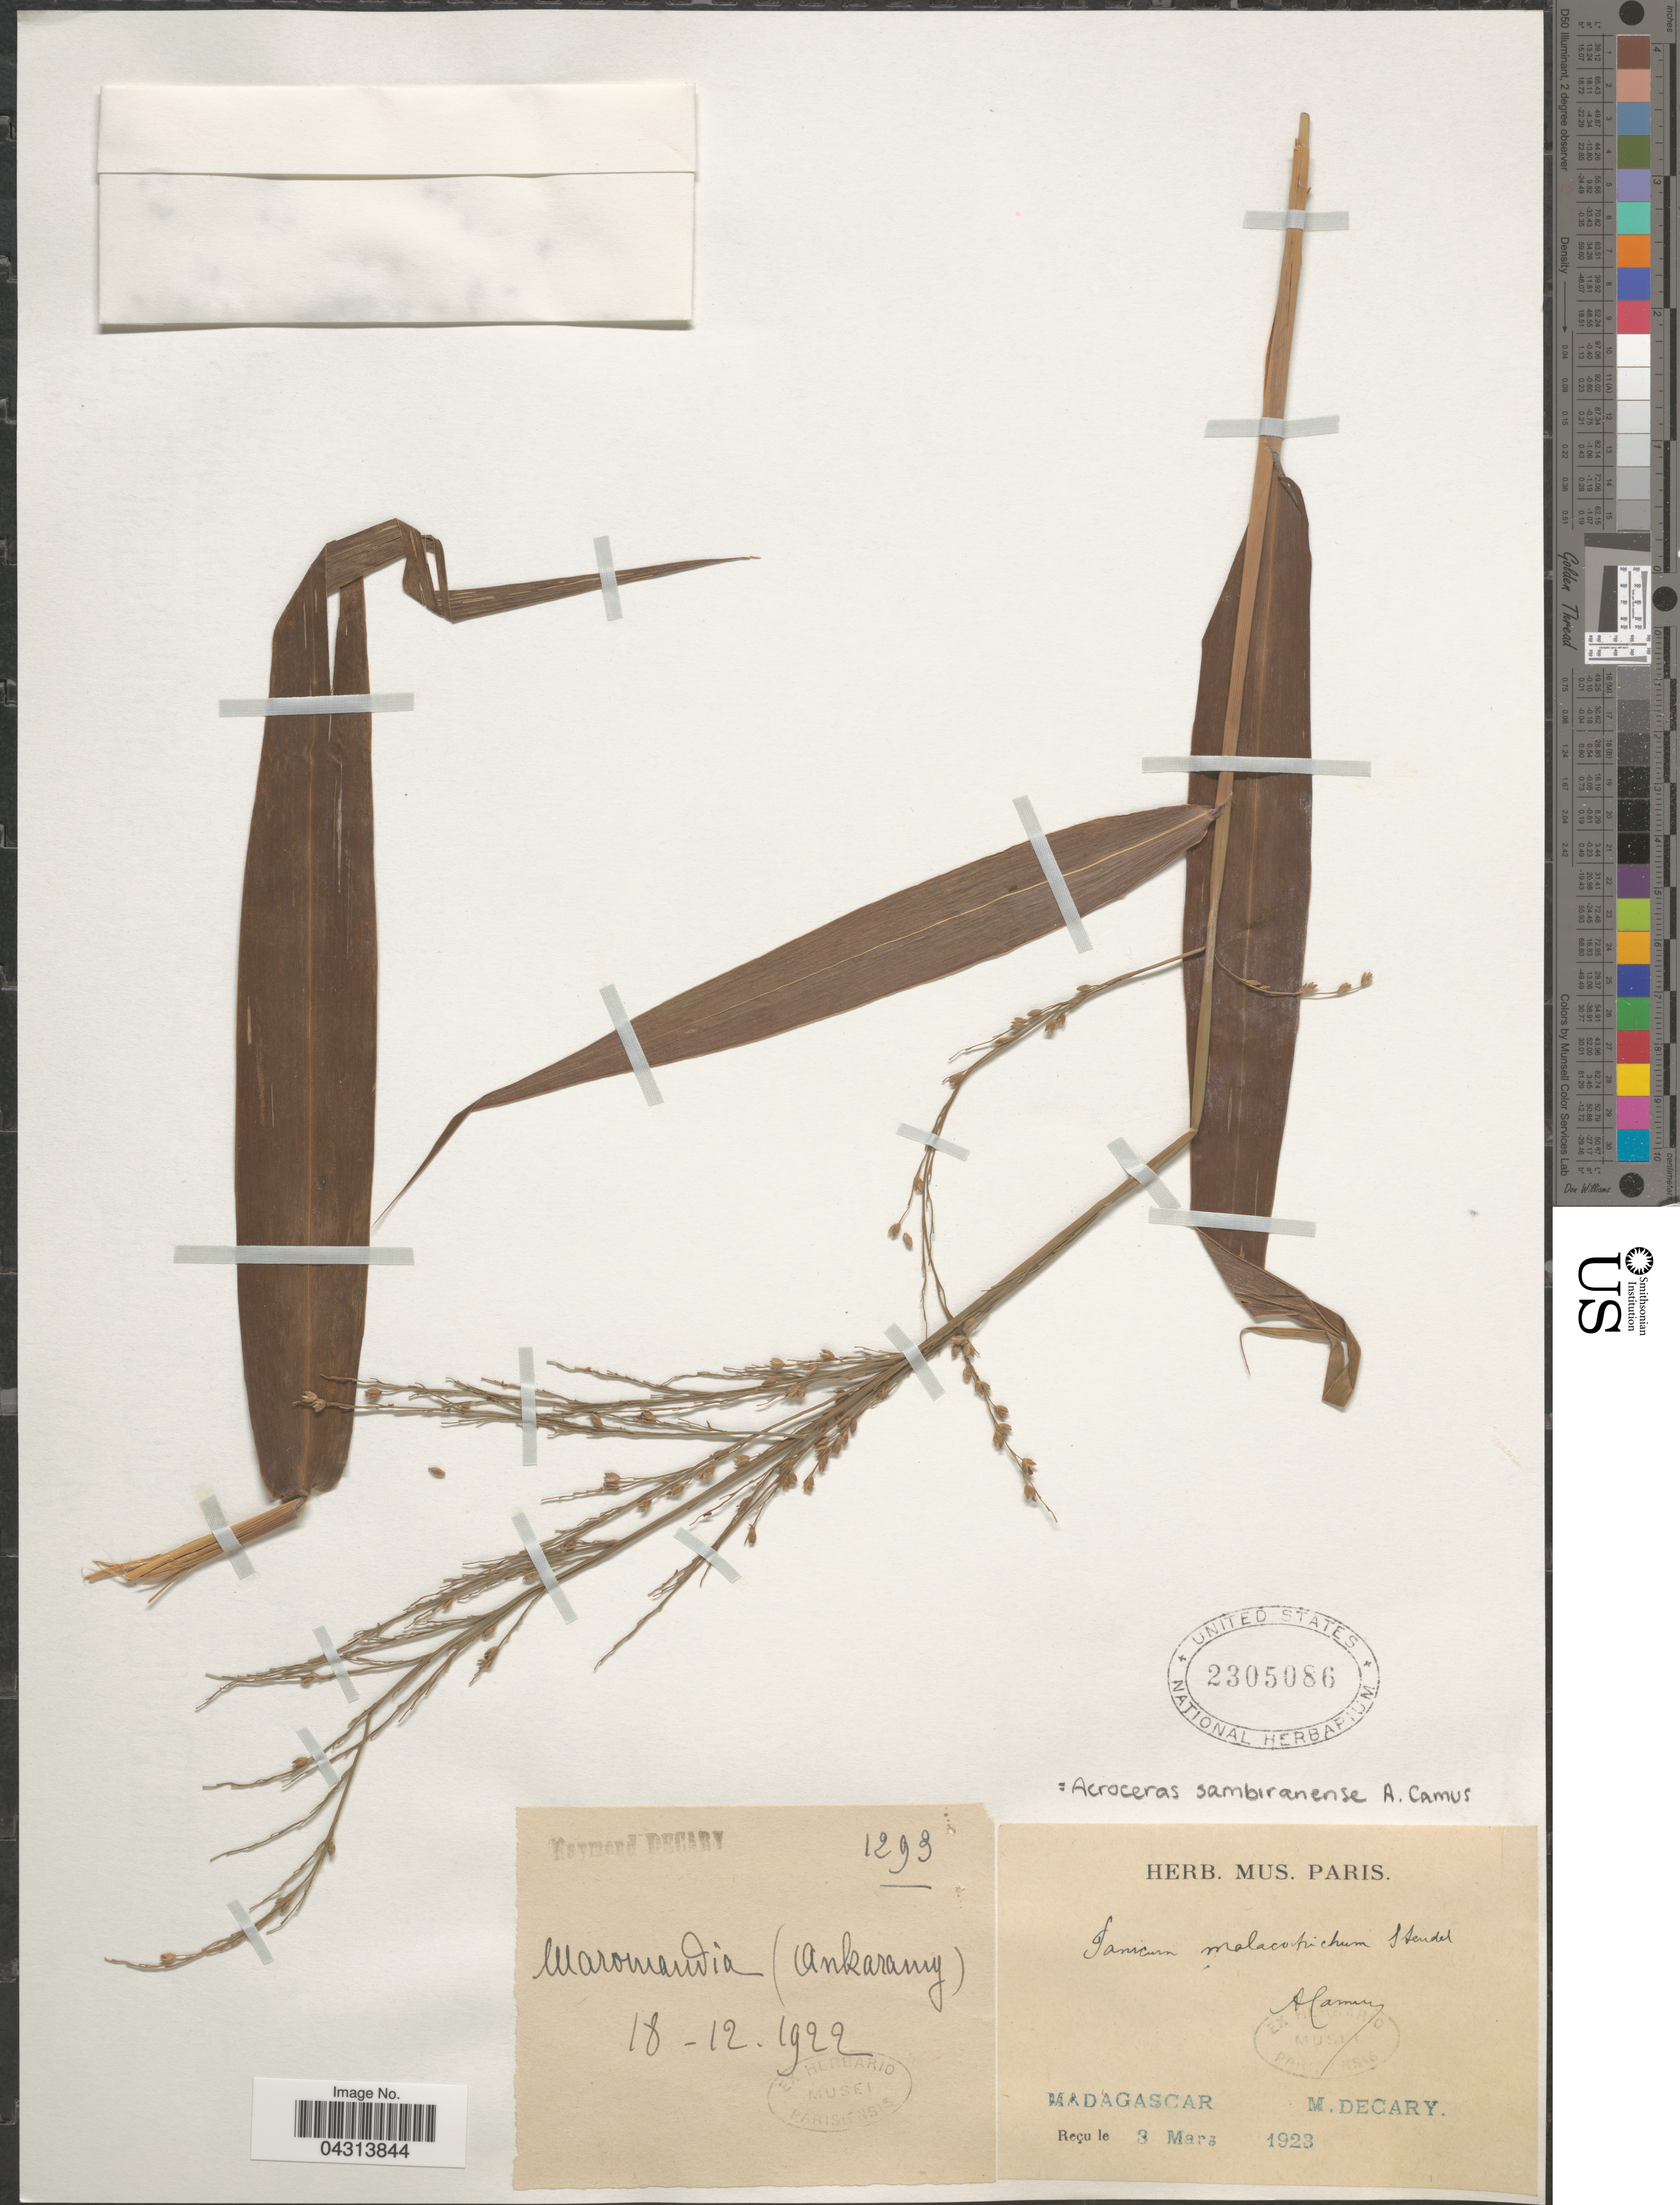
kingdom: Plantae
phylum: Tracheophyta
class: Liliopsida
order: Poales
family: Poaceae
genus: Acroceras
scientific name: Acroceras sambiranense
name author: A. Camus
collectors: R. Decary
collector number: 1293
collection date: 1922-12-18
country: Madagascar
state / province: Analamanga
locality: Maromandia (Ankaramy).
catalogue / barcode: US 2305086